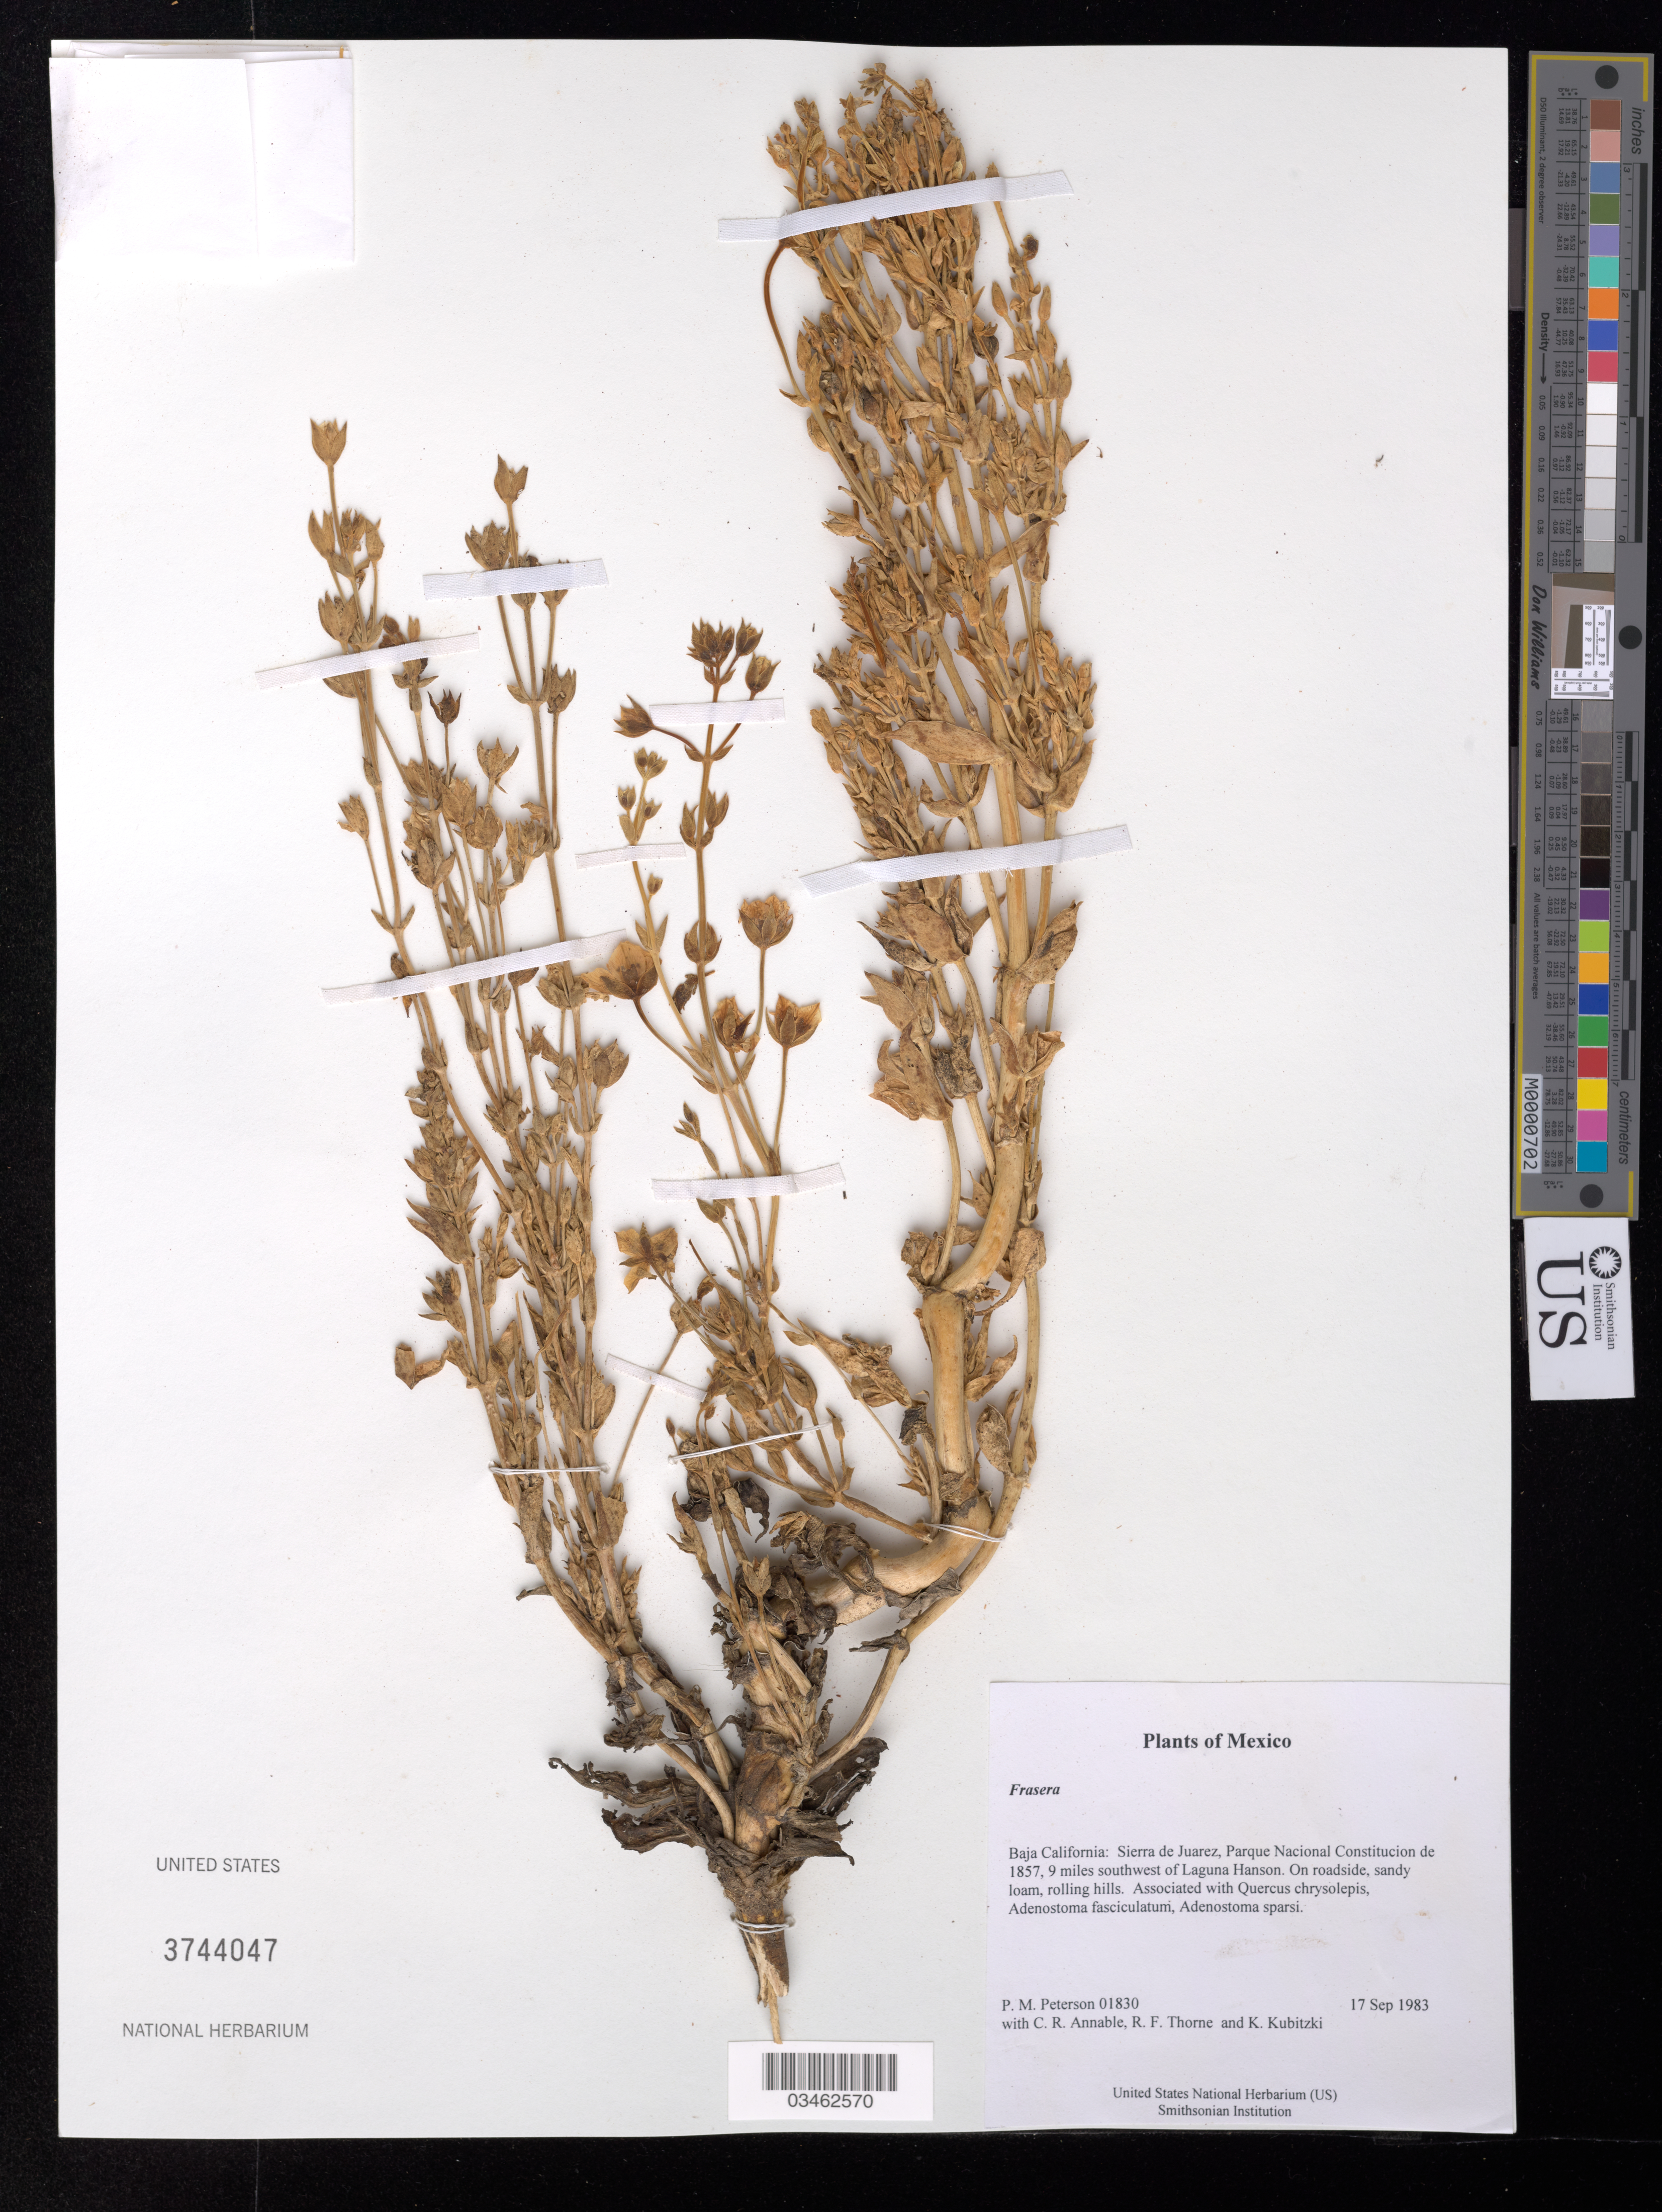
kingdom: Plantae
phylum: Tracheophyta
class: Magnoliopsida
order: Gentianales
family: Gentianaceae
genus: Frasera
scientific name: Frasera sp.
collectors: P. M. Peterson, C. R. Annable, R. F. Thorne & K. Kubitzki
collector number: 01830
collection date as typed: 17 Sep 1983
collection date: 1983-09-17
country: Mexico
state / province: Baja California Norte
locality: Sierra de Juarez, Parque Nacional Constitucion de 1857, 9 miles southwest of Laguna Hanson.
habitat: On roadside, sandy loam, rolling hills. Associated with Quercus chrysolepis, Adenostoma fasciculatum, Adenostoma sparsi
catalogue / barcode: US 3744047